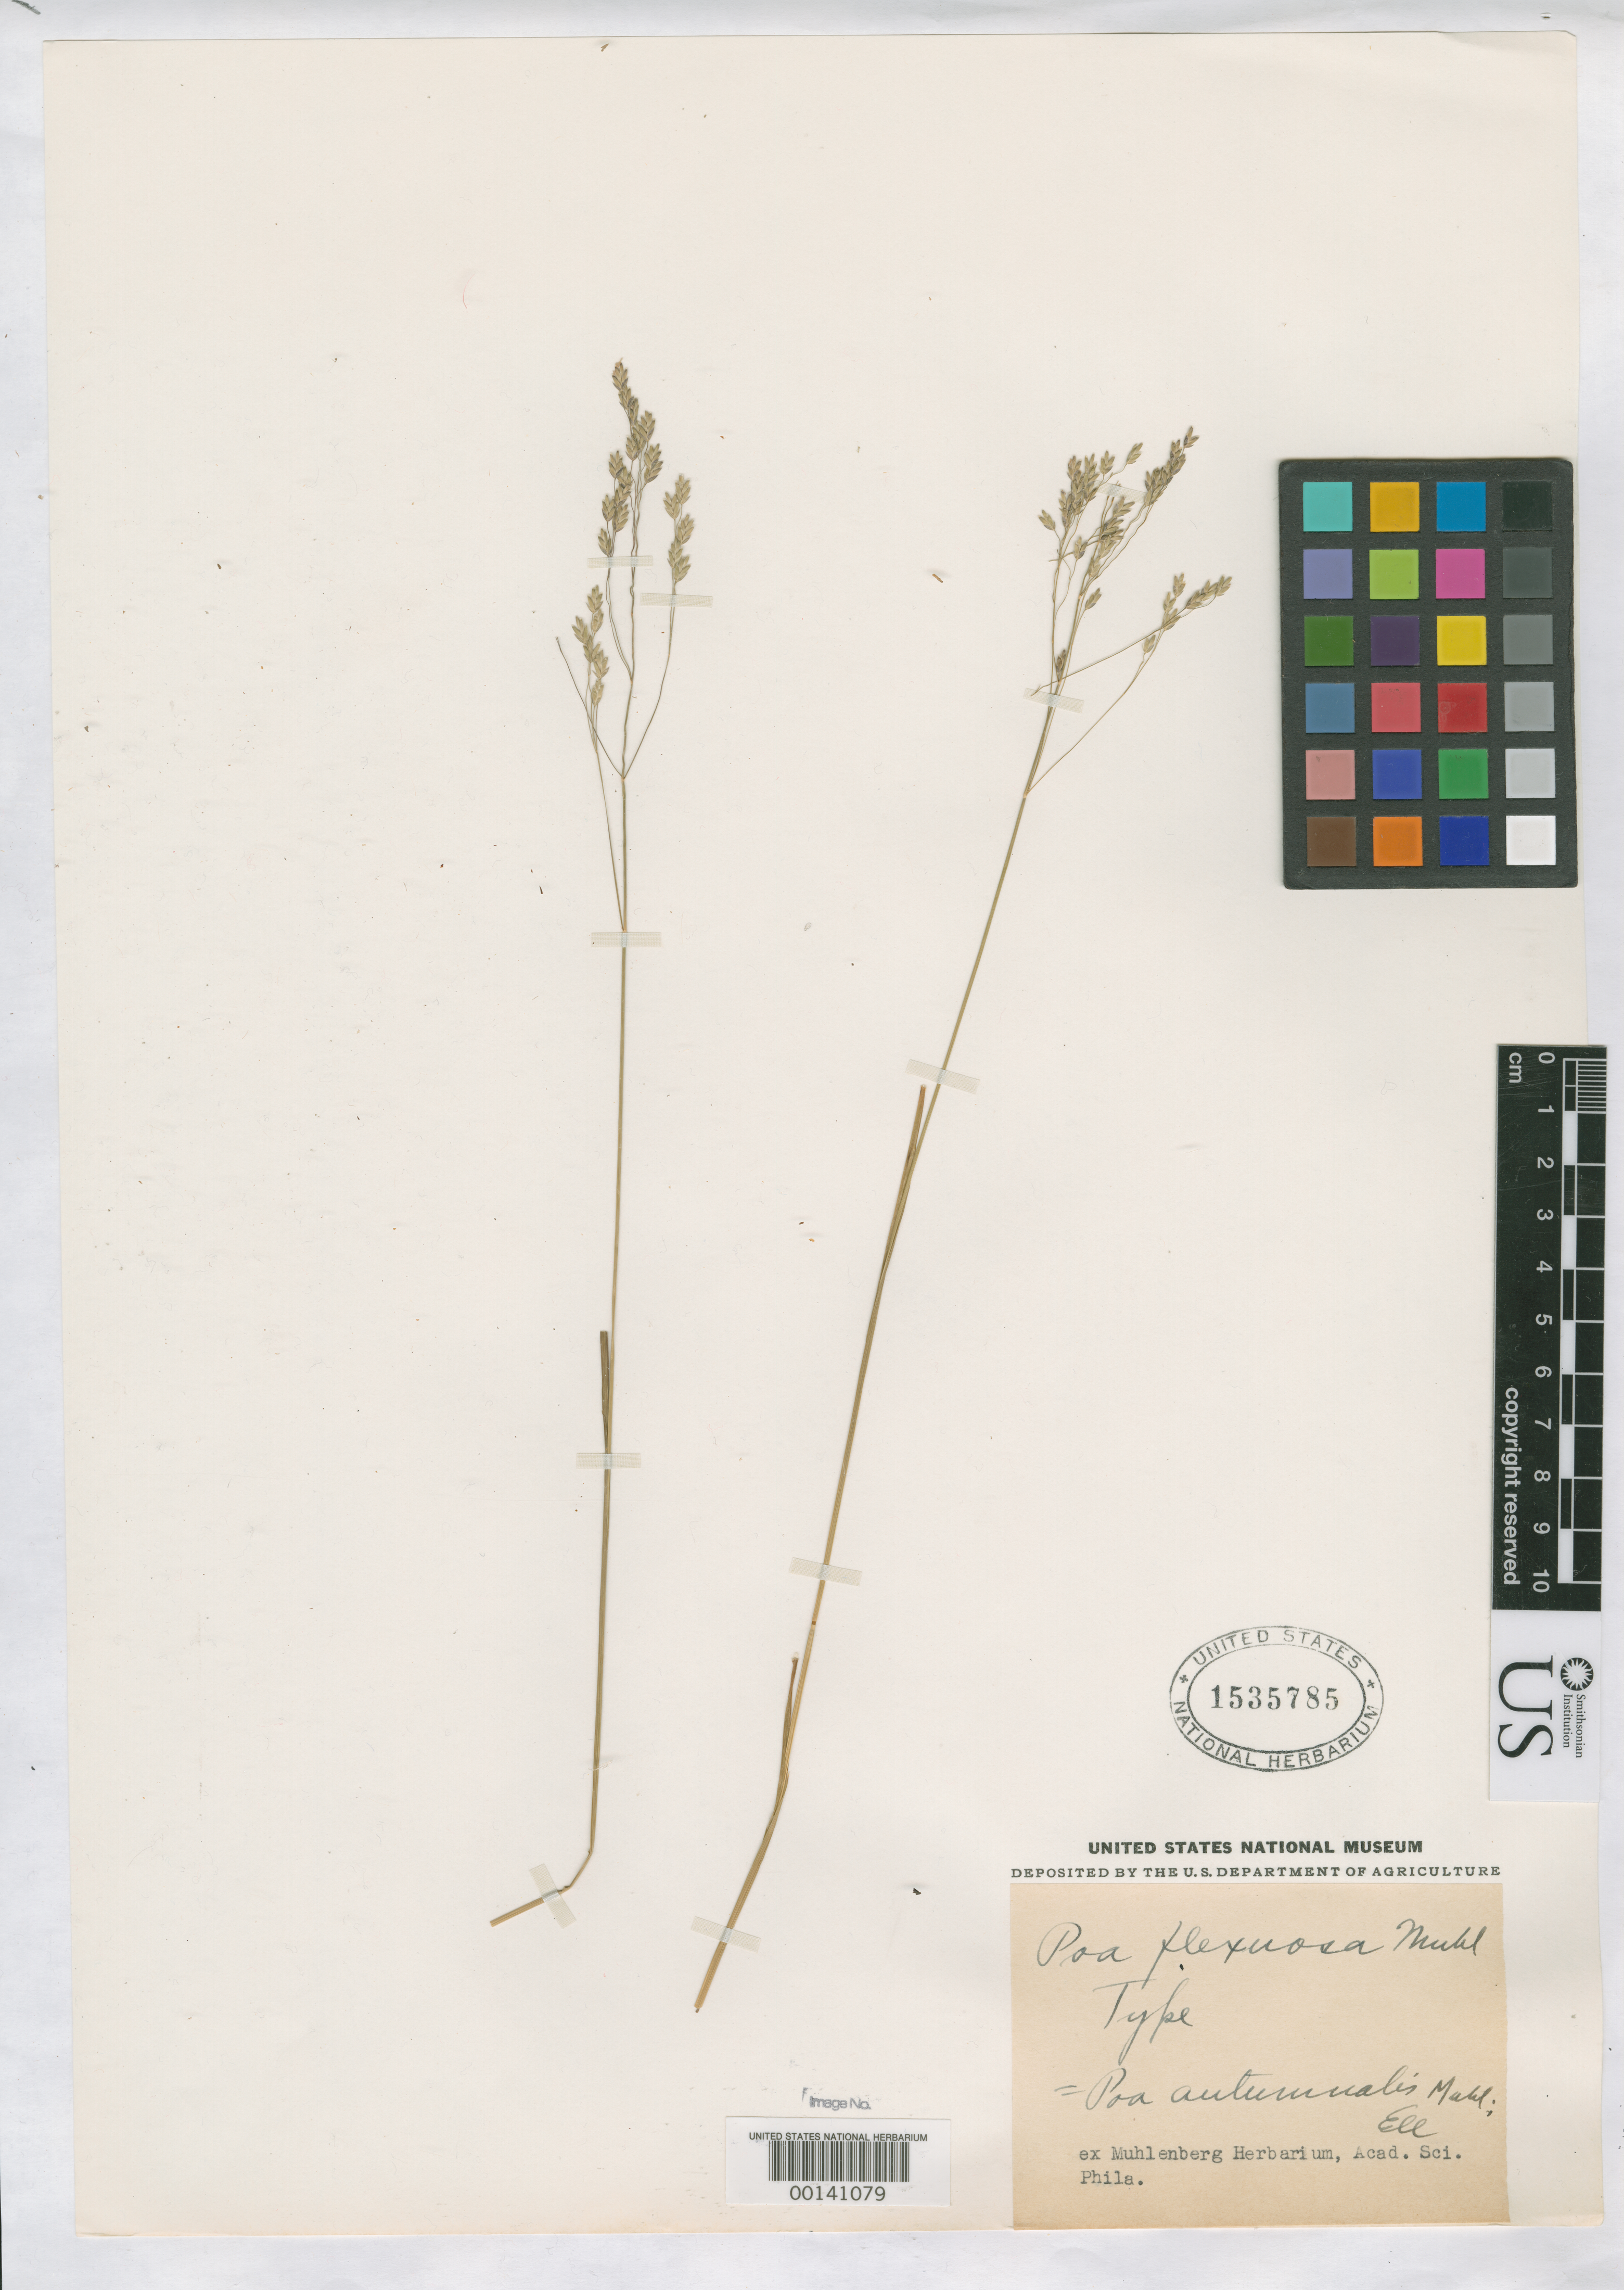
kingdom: Plantae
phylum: Tracheophyta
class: Liliopsida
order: Poales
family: Poaceae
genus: Poa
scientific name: Poa flexuosa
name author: Muhl.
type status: Isotype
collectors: W. O. Robinson et al.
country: United States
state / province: Virginia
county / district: Fairfax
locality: West Falls Church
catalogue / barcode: US 1535785